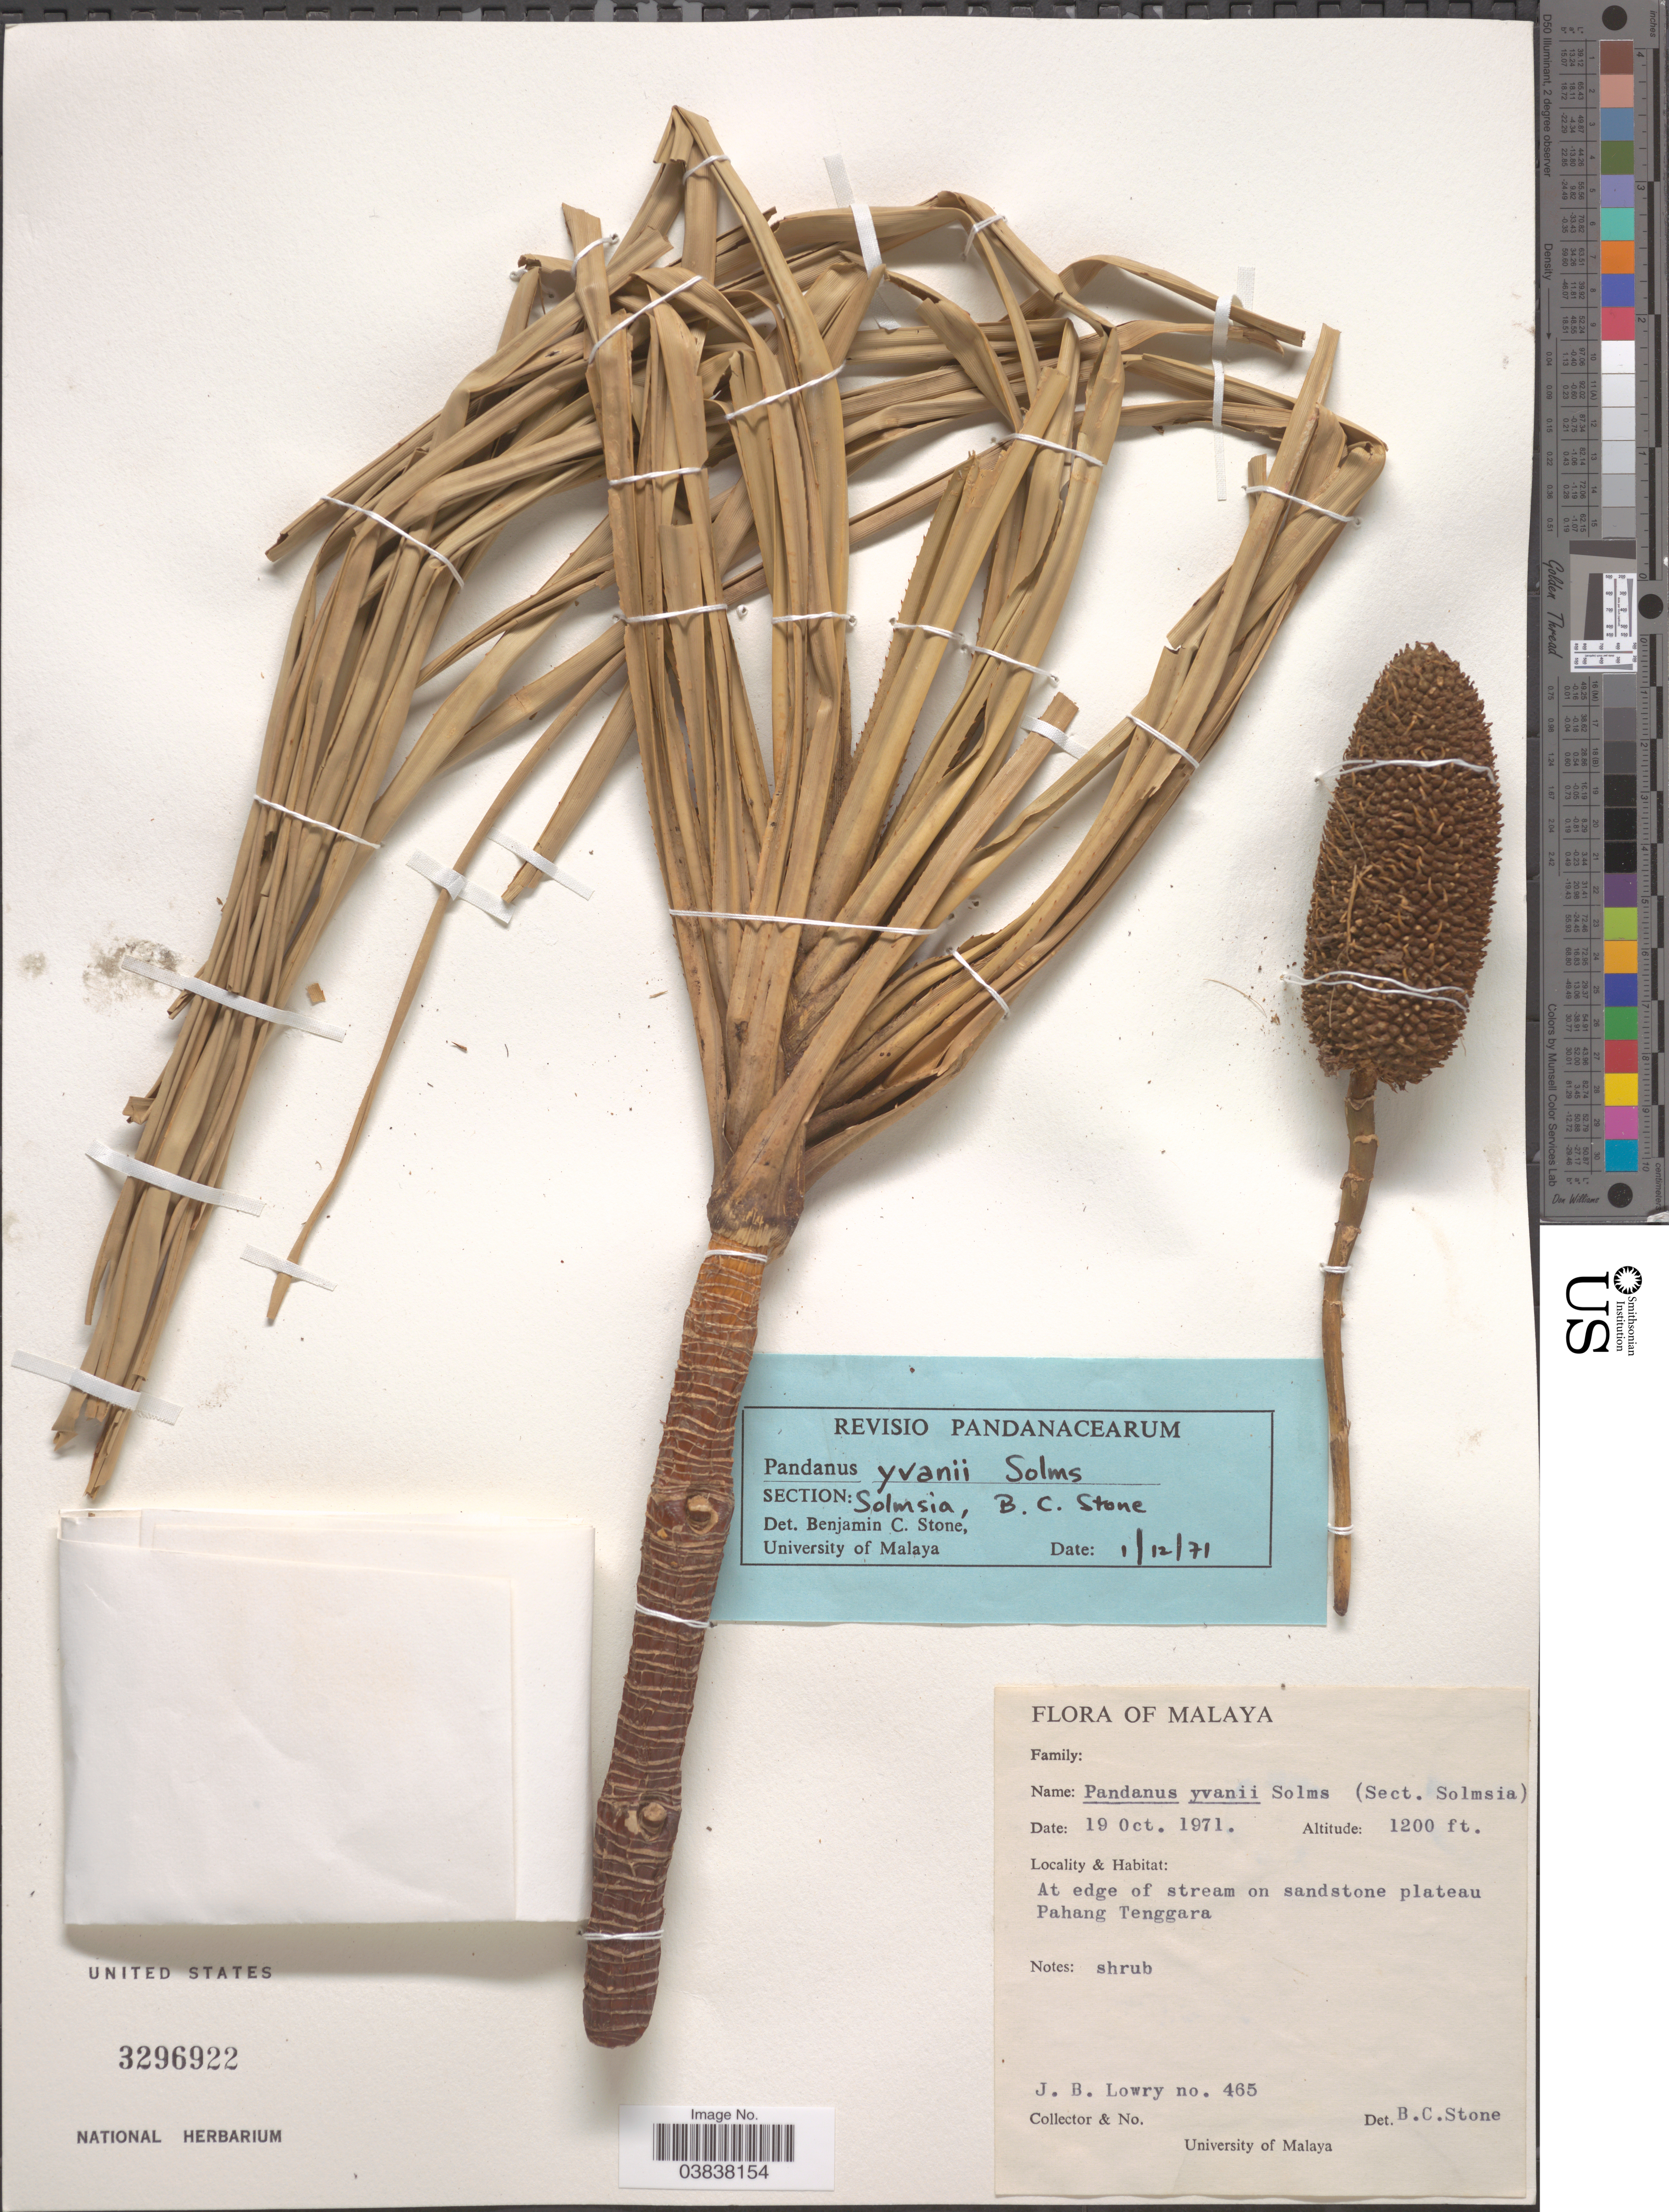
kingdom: Plantae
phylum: Tracheophyta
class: Liliopsida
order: Pandanales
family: Pandanaceae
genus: Pandanus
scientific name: Pandanus yvanii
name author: Solms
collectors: J. Lowry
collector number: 465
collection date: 1971-10-19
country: Malaysia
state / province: Pahang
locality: Malaya. At edge of stream on sandstone plateau Pahang Tenggara.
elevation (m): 366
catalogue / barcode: US 3296922